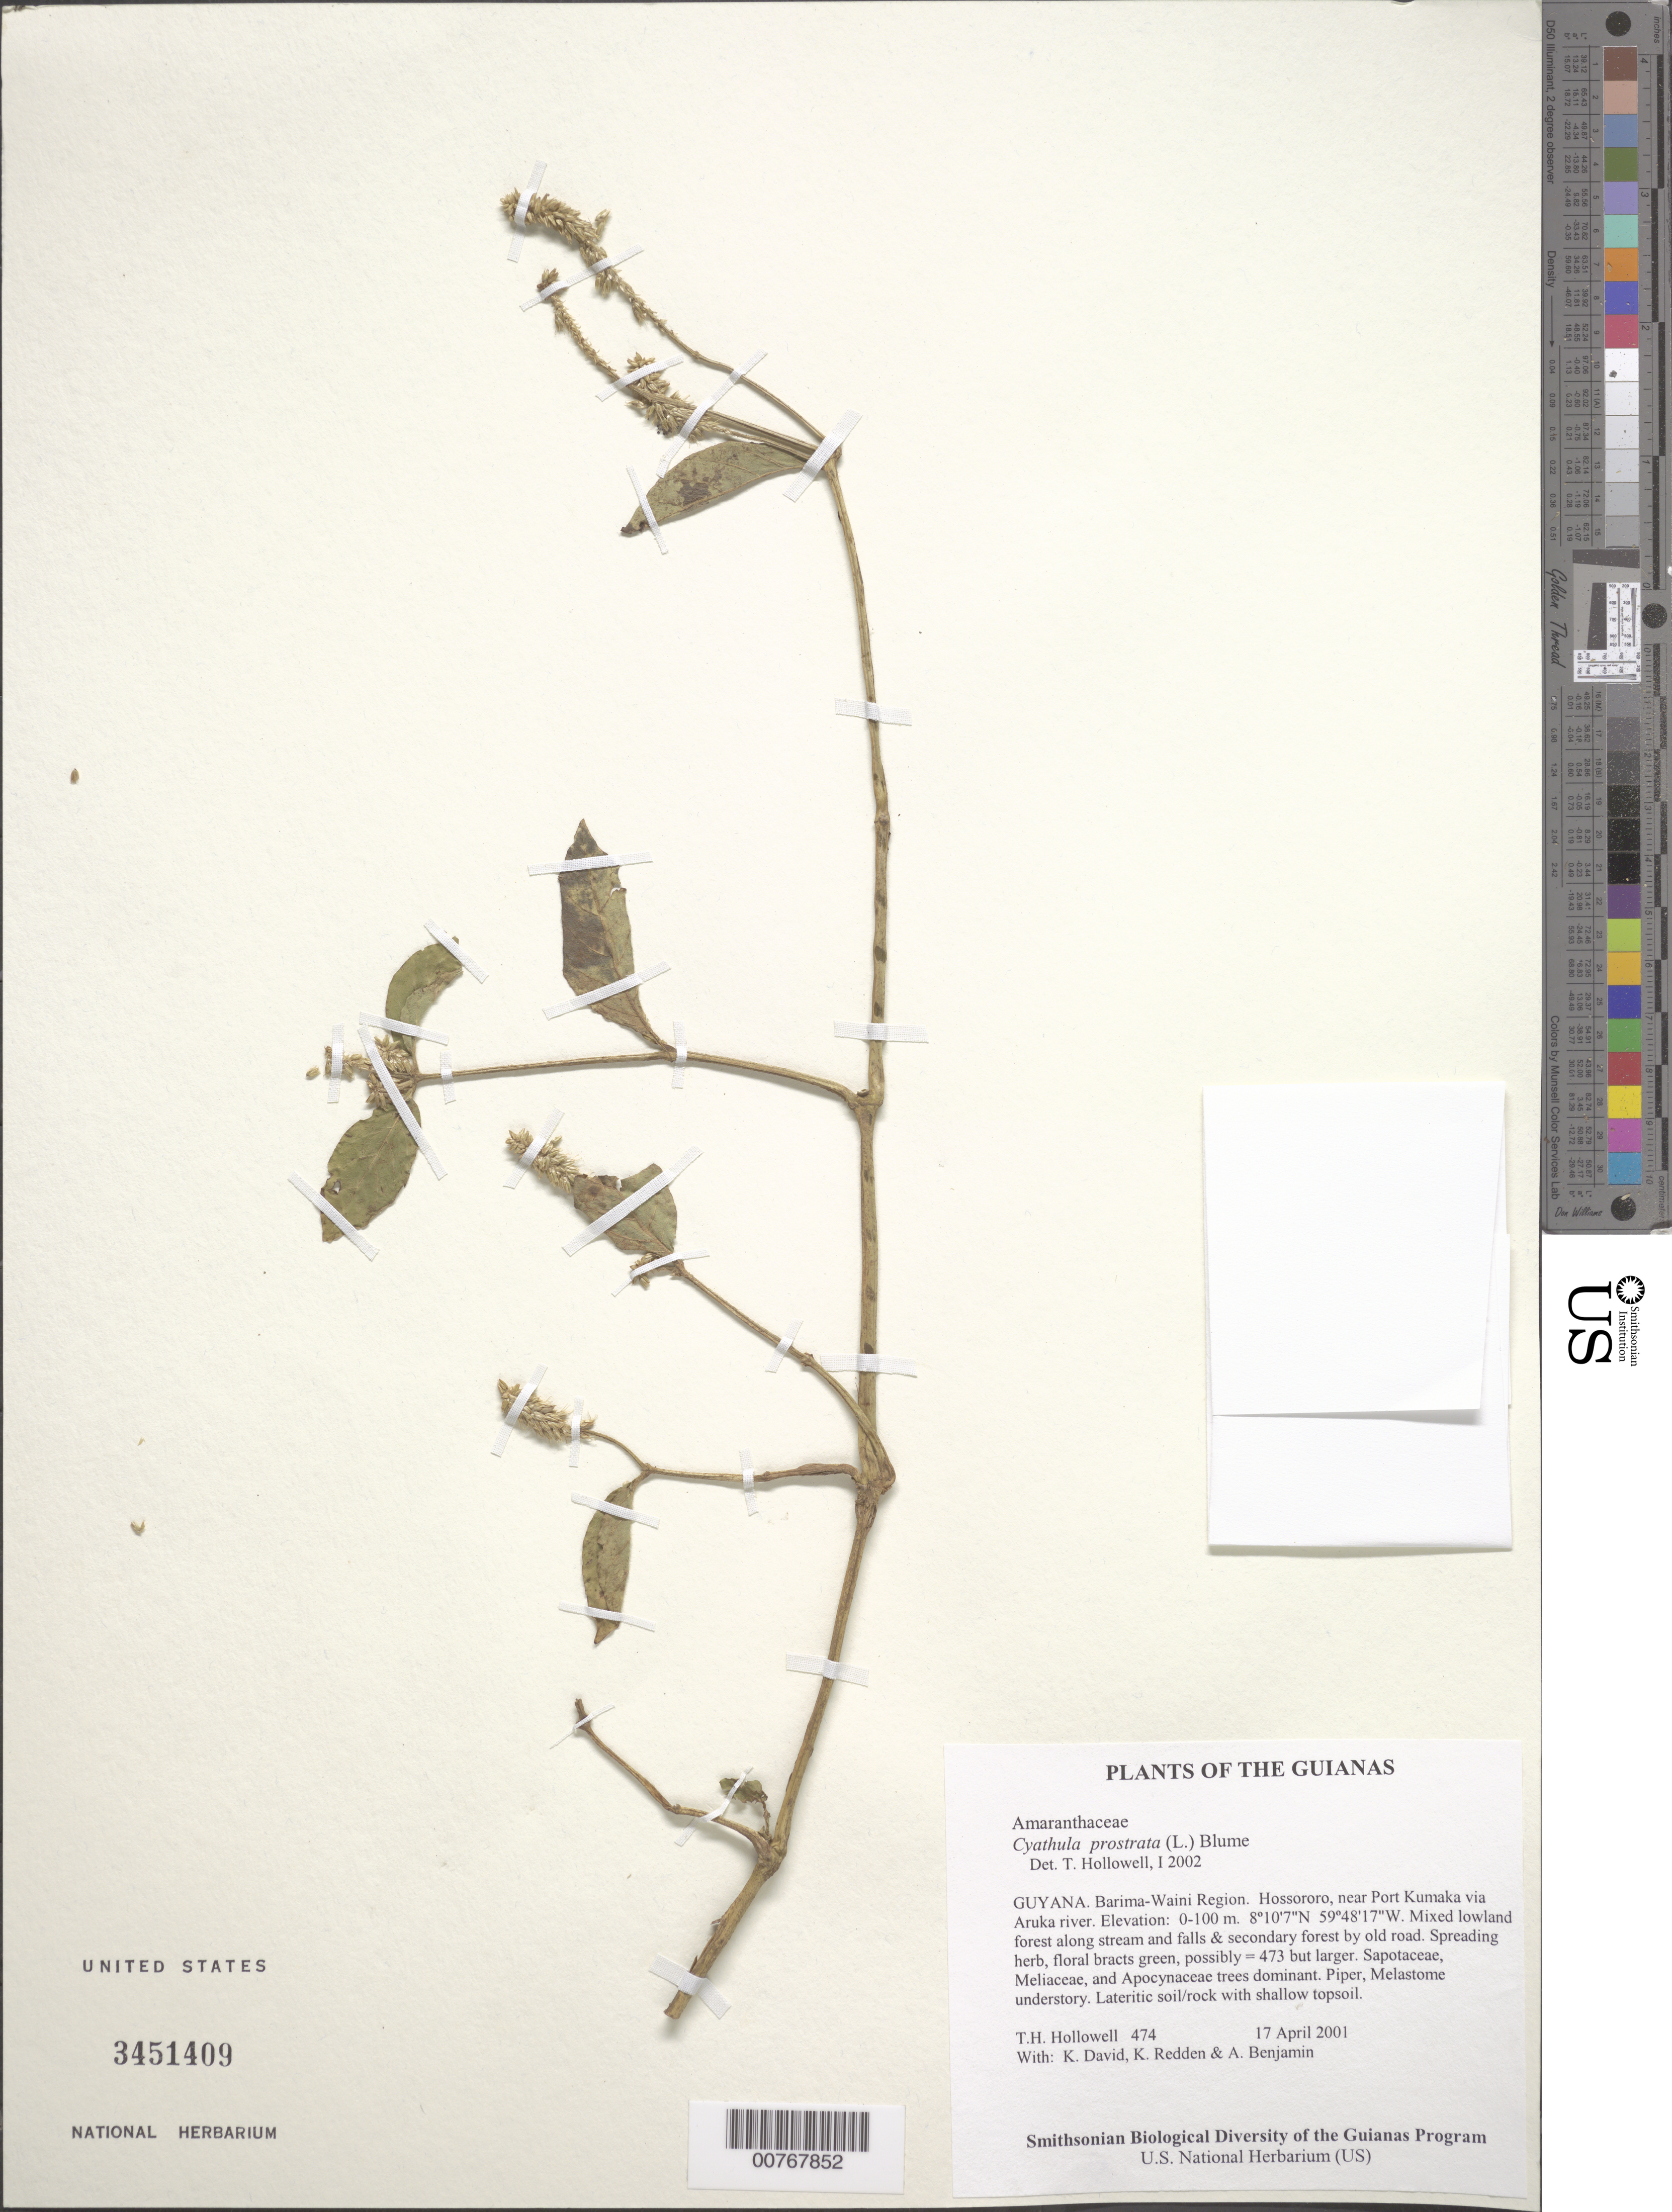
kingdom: Plantae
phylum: Tracheophyta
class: Magnoliopsida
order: Caryophyllales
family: Amaranthaceae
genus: Cyathula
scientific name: Cyathula prostrata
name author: (L.) Blume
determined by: Hollowell, T. H., (BOT), Smithsonian Institution - National Museum of Natural History (UNITED STATES)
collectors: T. Hollowell, K. David, K. M. Redden & A. Benjamin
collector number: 474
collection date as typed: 17 April 2001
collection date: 2001-04-17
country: Guyana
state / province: Barima-Waini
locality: Hossororo, near Port Kumaka via Aruka river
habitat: Mixed lowland forest along stream and falls & secondary forest by old road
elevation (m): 0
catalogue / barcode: US 3451409